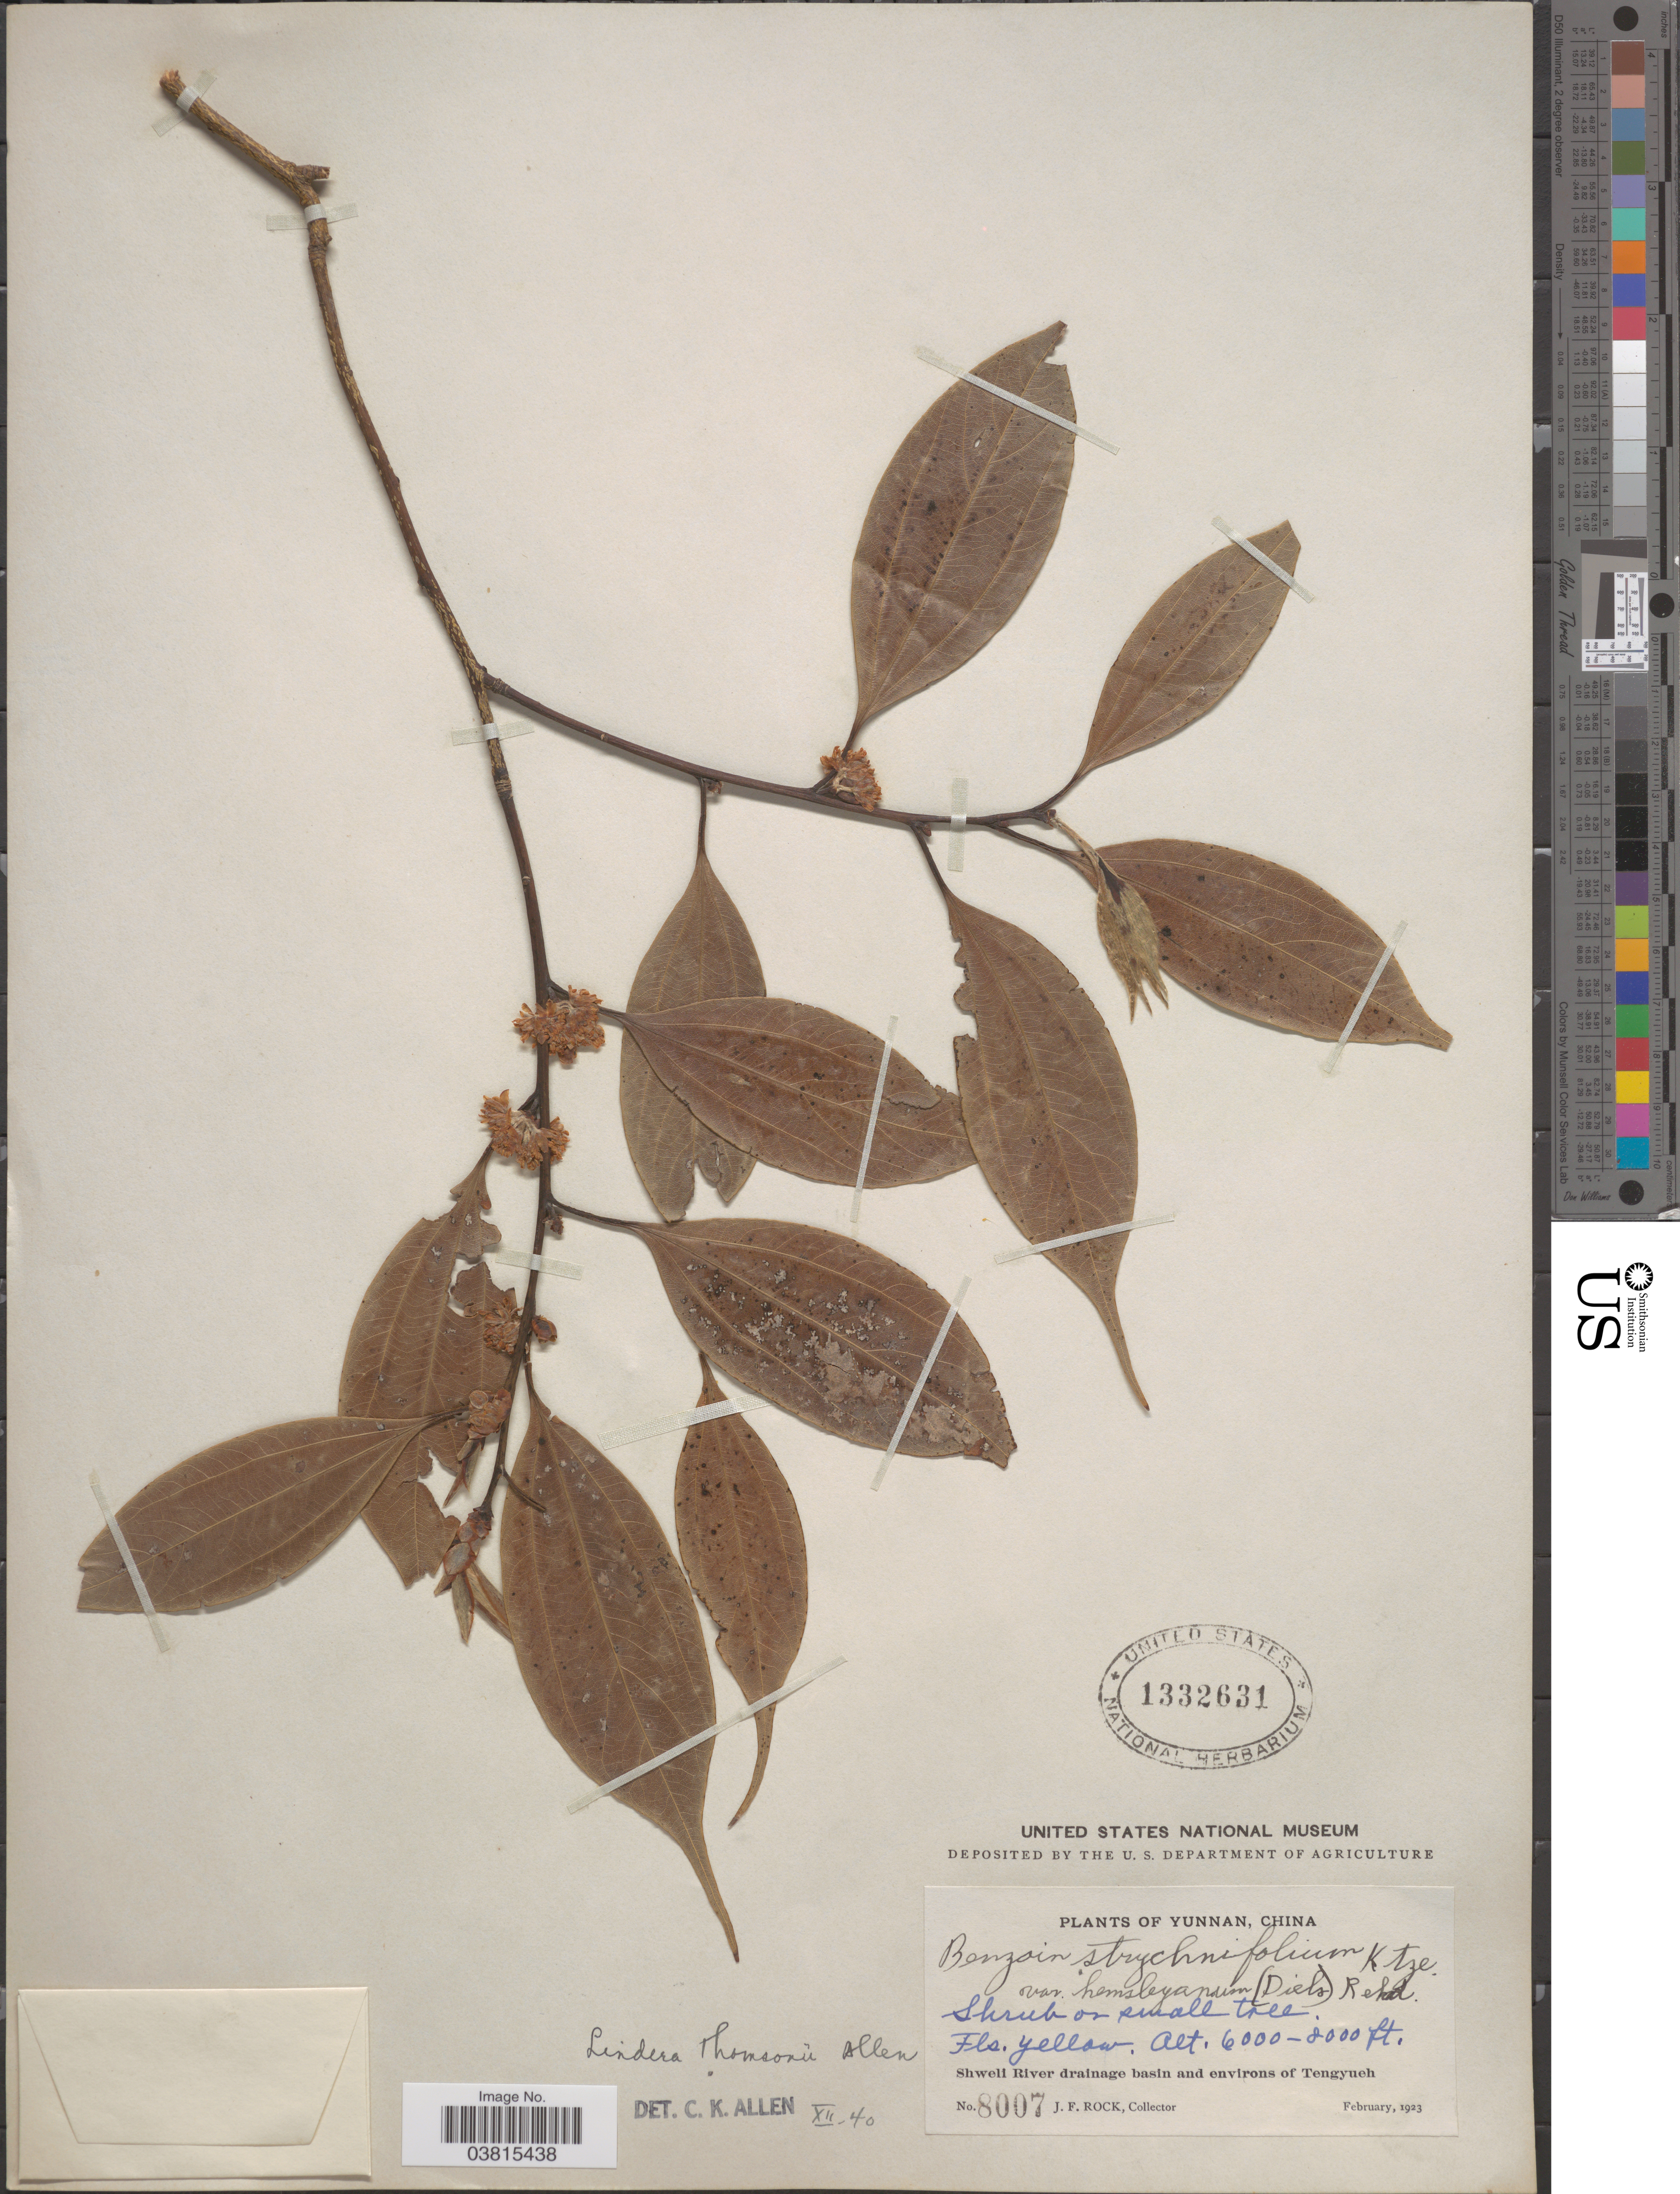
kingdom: Plantae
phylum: Tracheophyta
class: Magnoliopsida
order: Laurales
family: Lauraceae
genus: Lindera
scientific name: Lindera thomsonii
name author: C.K. Allen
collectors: J. Rock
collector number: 8007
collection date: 1923-02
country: China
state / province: Yunnan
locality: Shweli River drainage basin and environs of Tengyueh.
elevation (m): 1829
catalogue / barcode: US 1332631